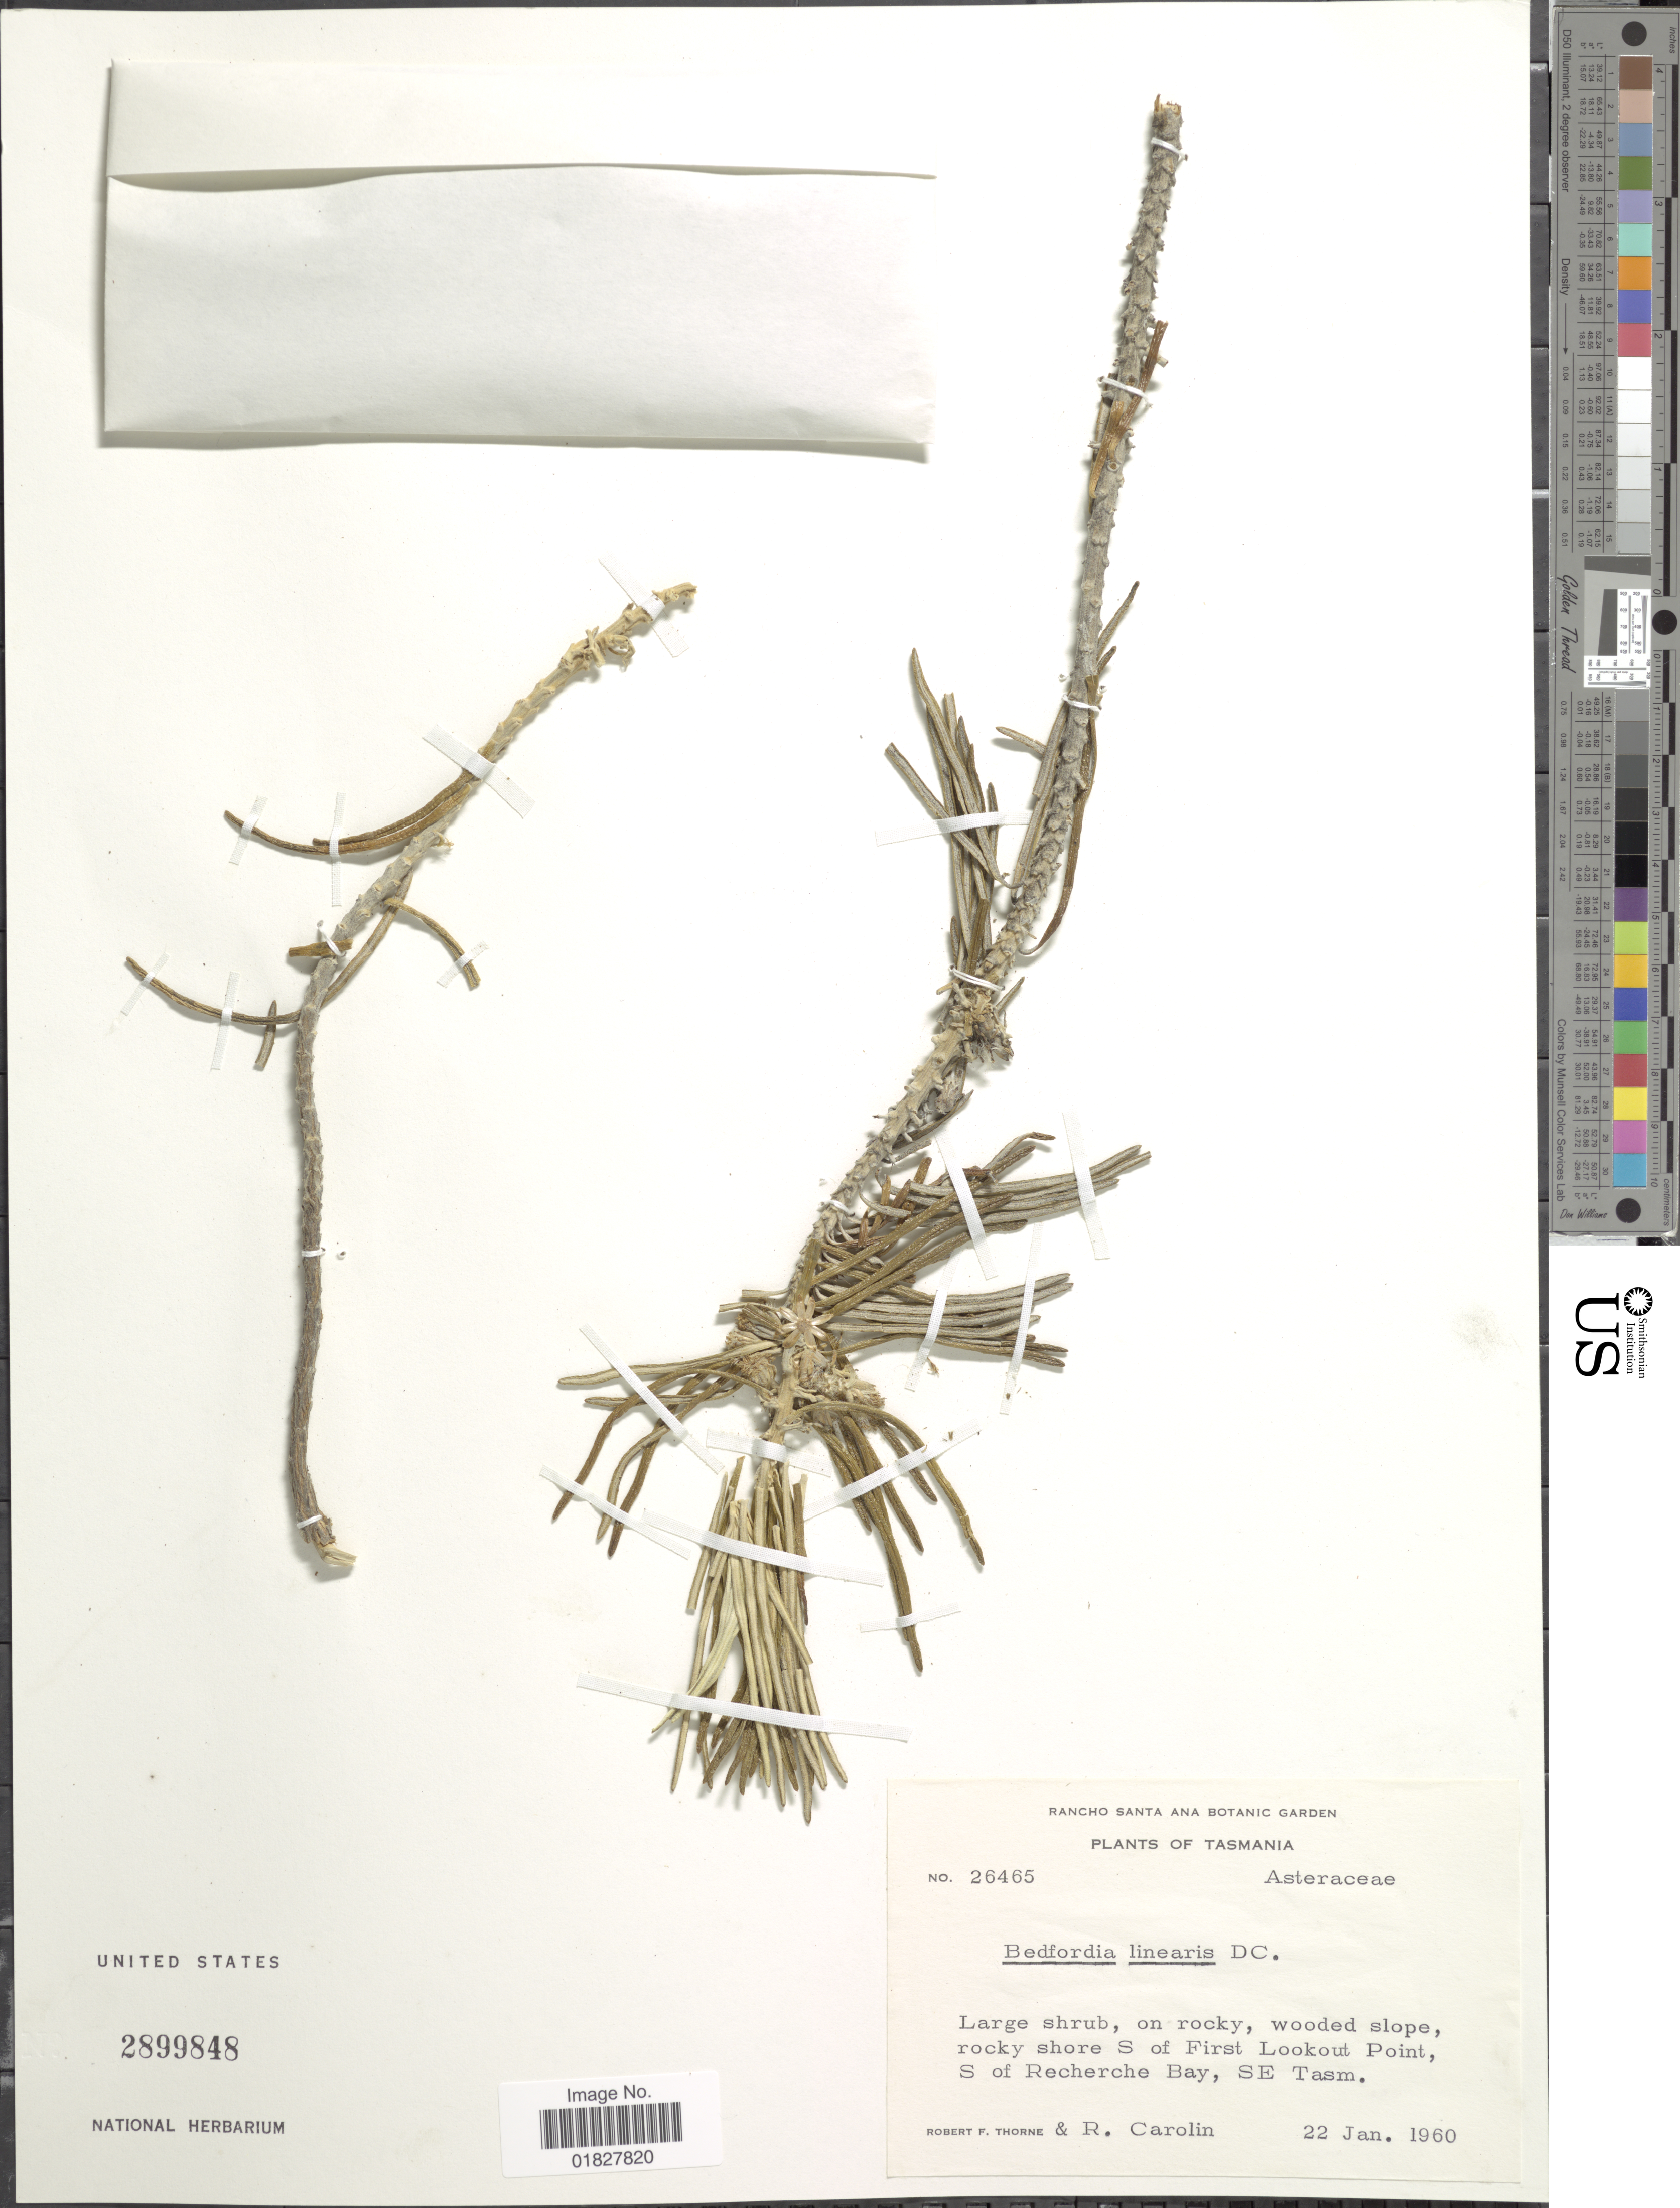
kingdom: Plantae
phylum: Tracheophyta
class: Magnoliopsida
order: Asterales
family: Asteraceae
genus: Bedfordia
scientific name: Bedfordia linearis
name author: (Labill.) DC.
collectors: R. F. Thorne & R. Carolin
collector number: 26465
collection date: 1960-01-22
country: Australia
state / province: Tasmania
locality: S of First Lookout Point, S of Recherche Bay, SE Tasm.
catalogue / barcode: US 2899848